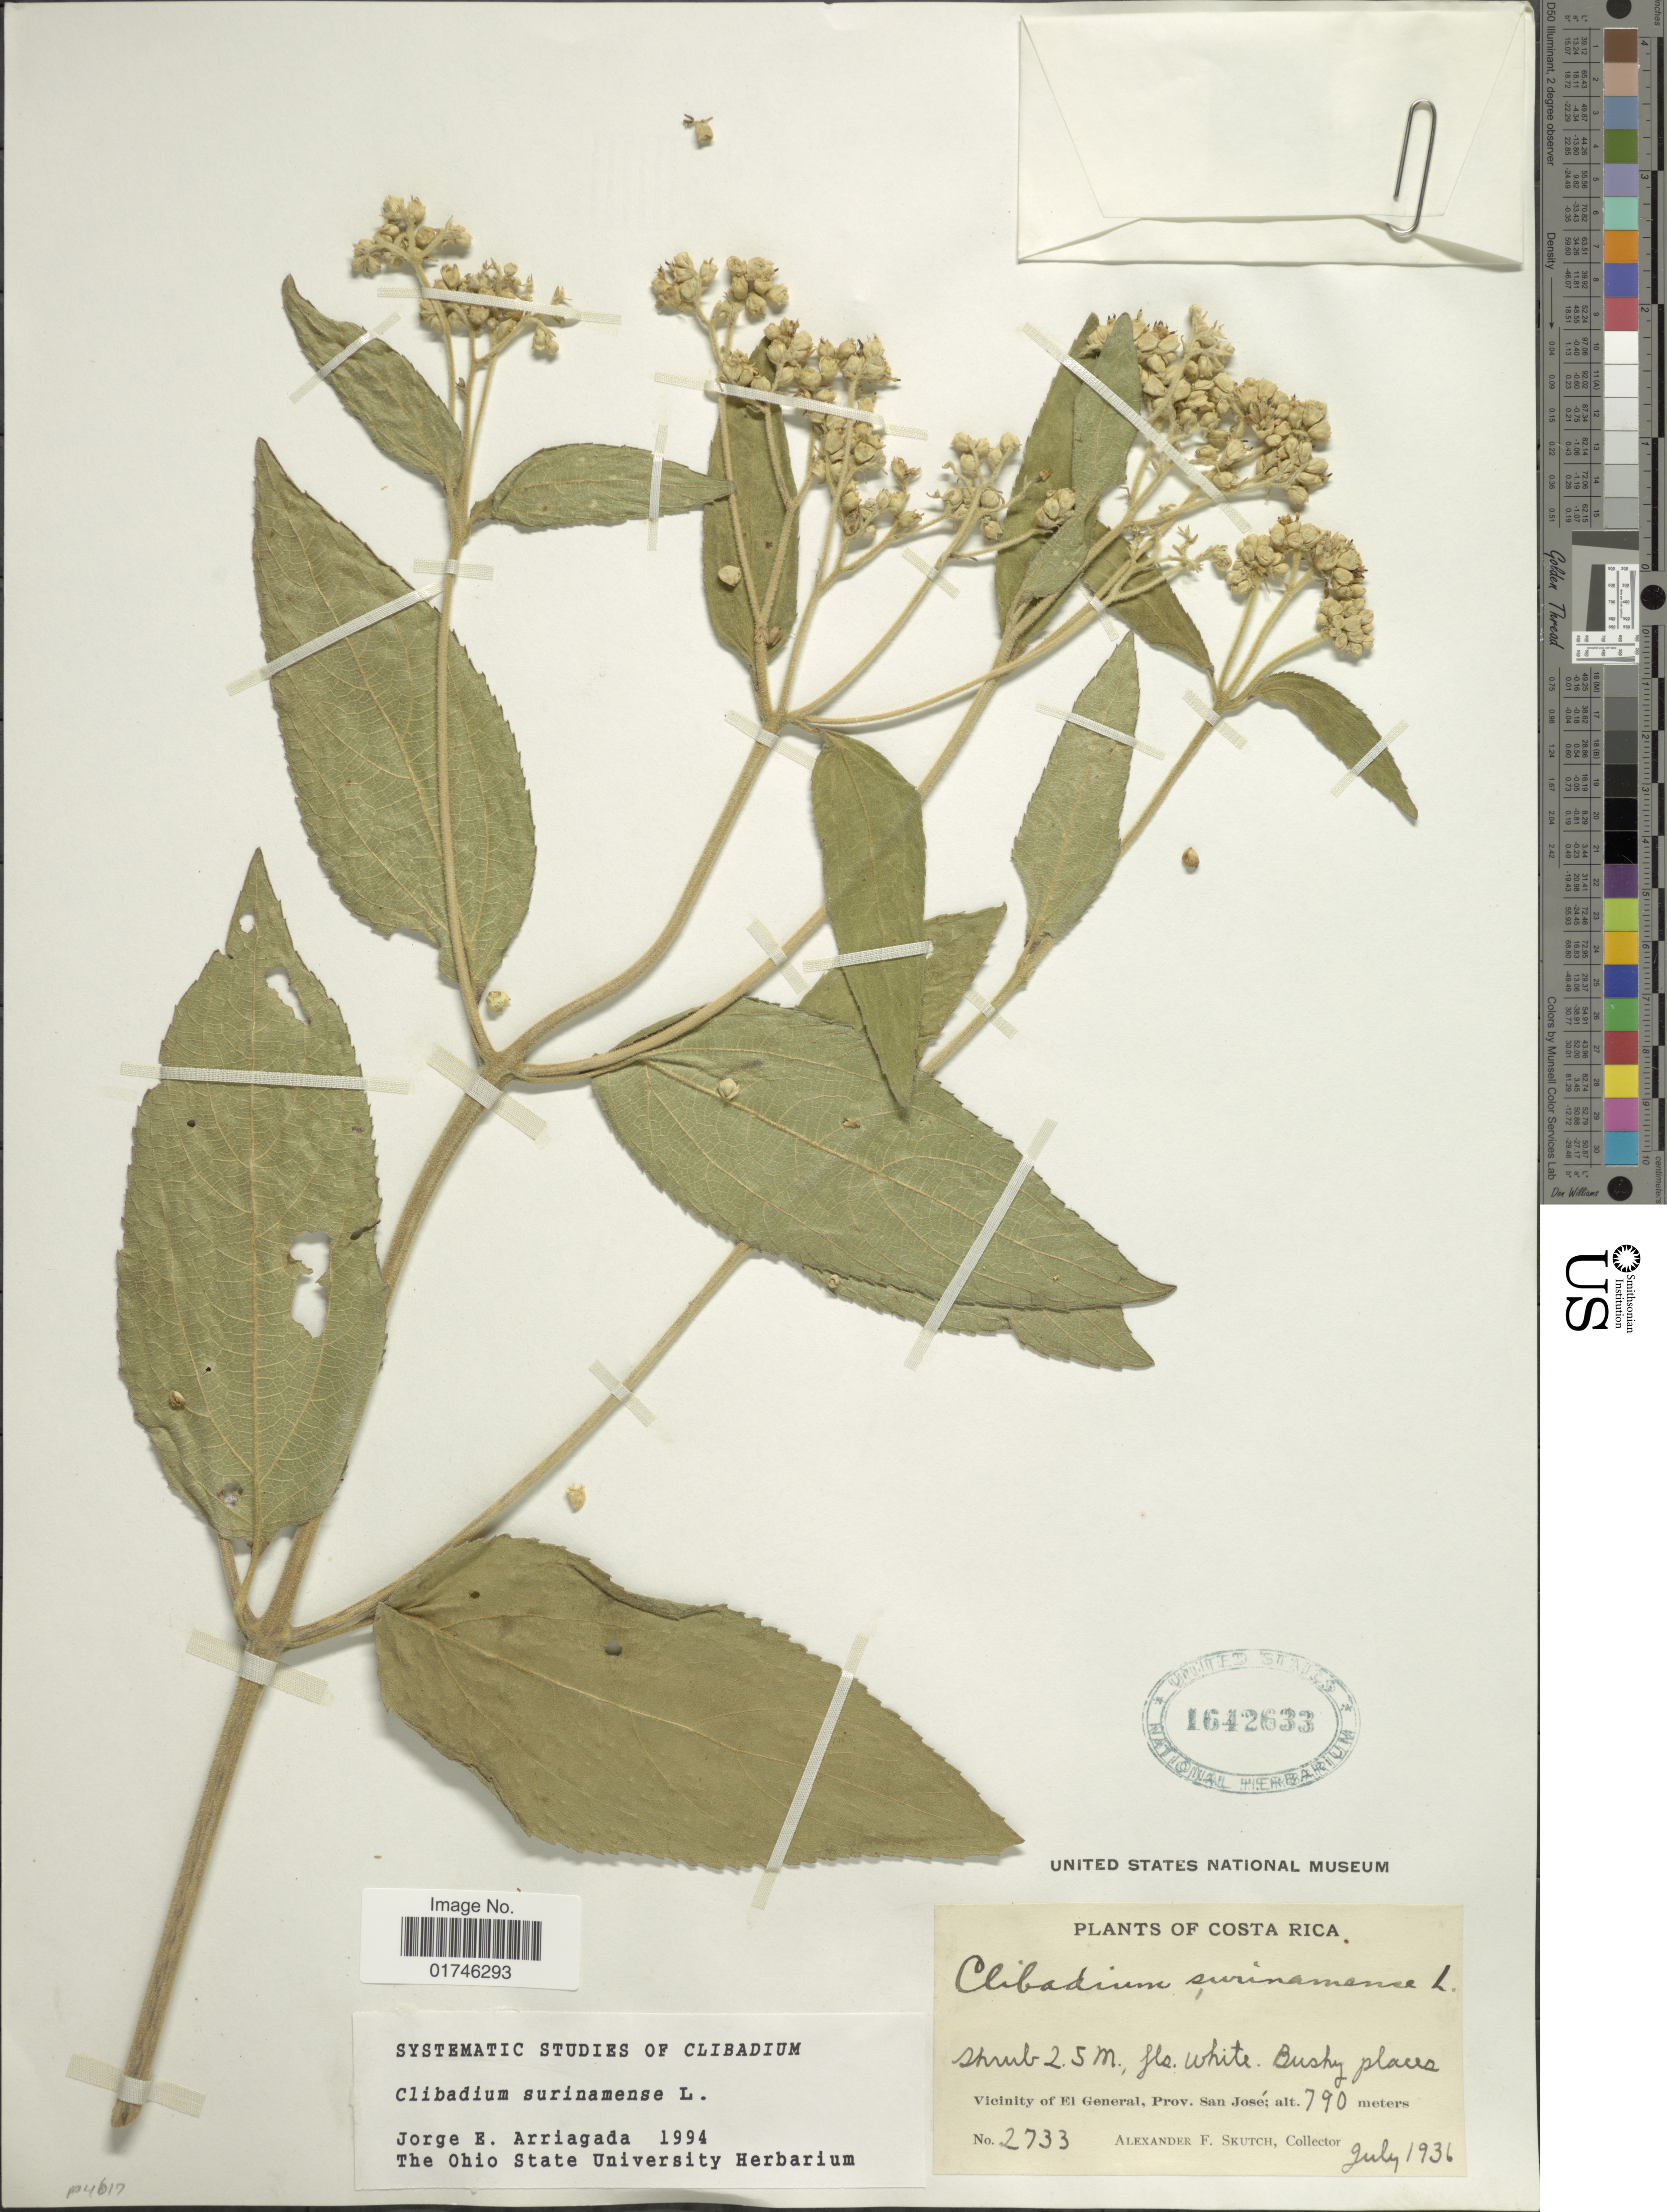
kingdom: Plantae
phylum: Tracheophyta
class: Magnoliopsida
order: Asterales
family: Asteraceae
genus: Clibadium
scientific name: Clibadium surinamense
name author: L.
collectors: A. F. Skutch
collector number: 2733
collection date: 1936-07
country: Costa Rica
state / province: San José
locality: Vicinity of El General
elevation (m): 790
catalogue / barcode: US 1642633